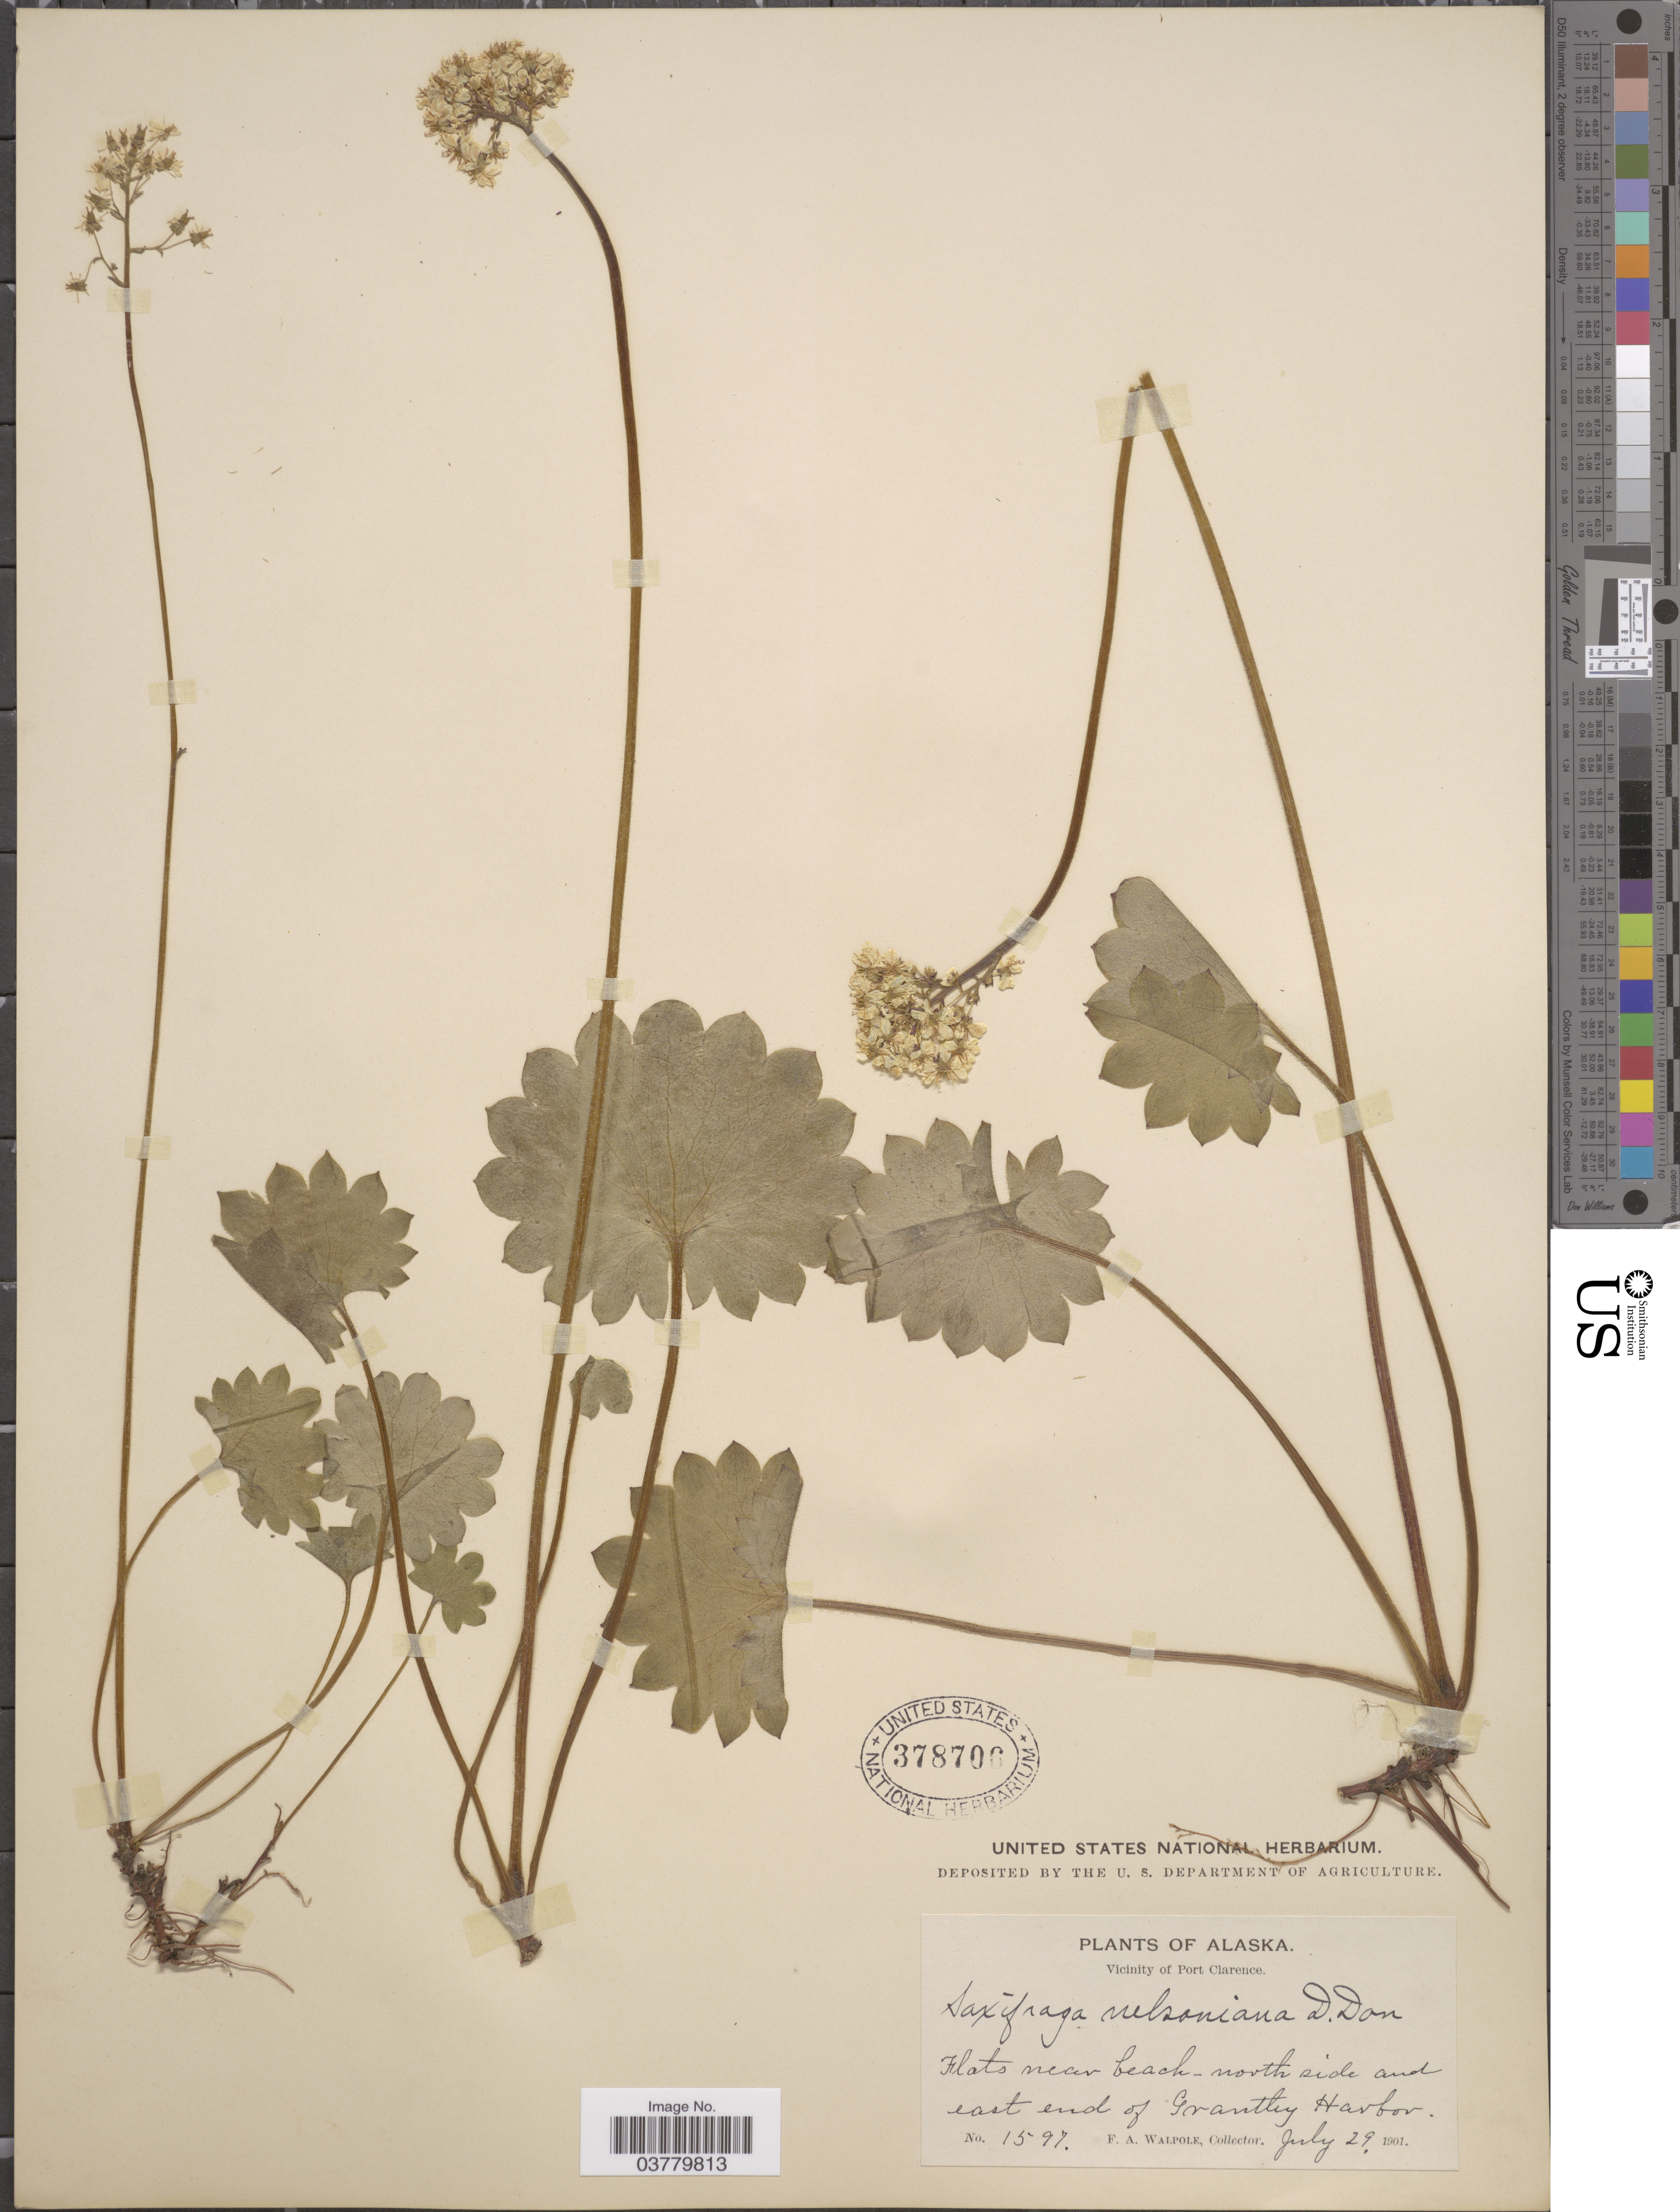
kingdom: Plantae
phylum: Tracheophyta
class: Magnoliopsida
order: Saxifragales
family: Saxifragaceae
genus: Micranthes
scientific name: Micranthes nelsoniana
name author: (D. Don) Small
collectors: F. Walpole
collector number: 1597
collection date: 1901-07-29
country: United States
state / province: Alaska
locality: Vicinity of Port Clarence. Flats near beach-north side and east end of Granthy Harbor.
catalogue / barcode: US 378706